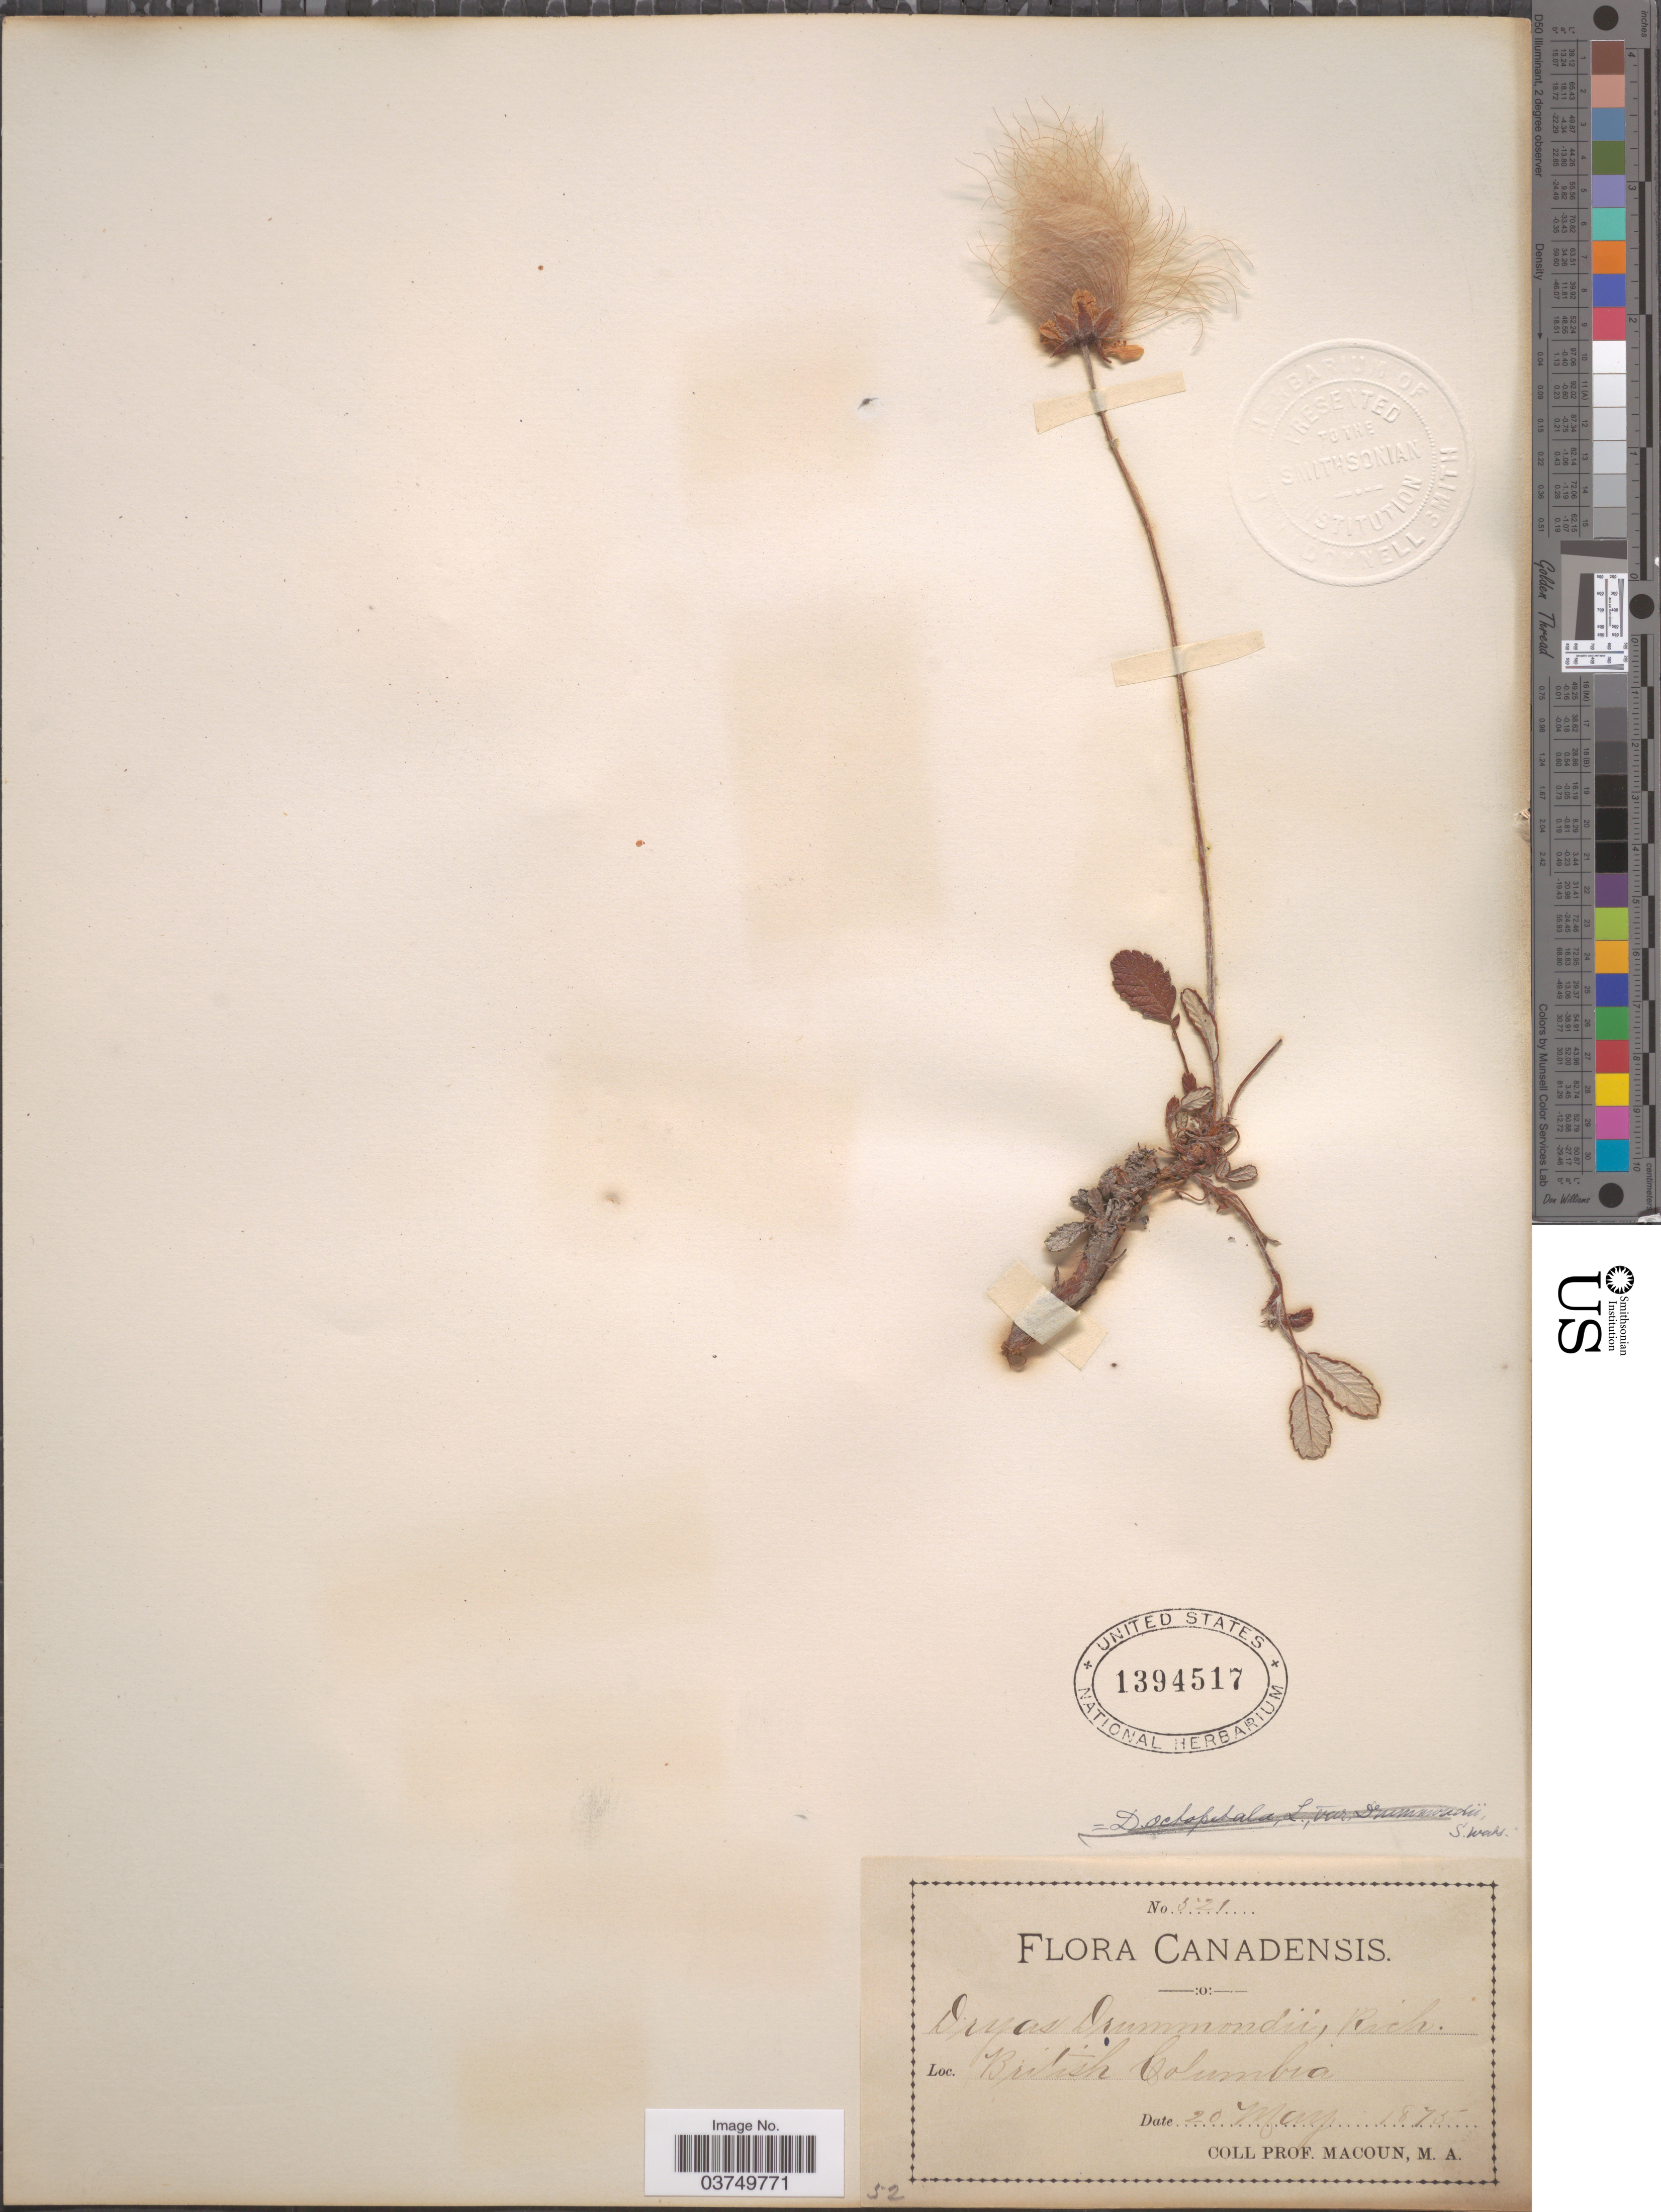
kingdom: Plantae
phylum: Tracheophyta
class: Magnoliopsida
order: Rosales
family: Rosaceae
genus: Dryas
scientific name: Dryas octopetala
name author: L.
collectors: Prof. Macoun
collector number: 521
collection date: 1875-05-20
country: Canada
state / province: British Columbia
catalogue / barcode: US 1394517